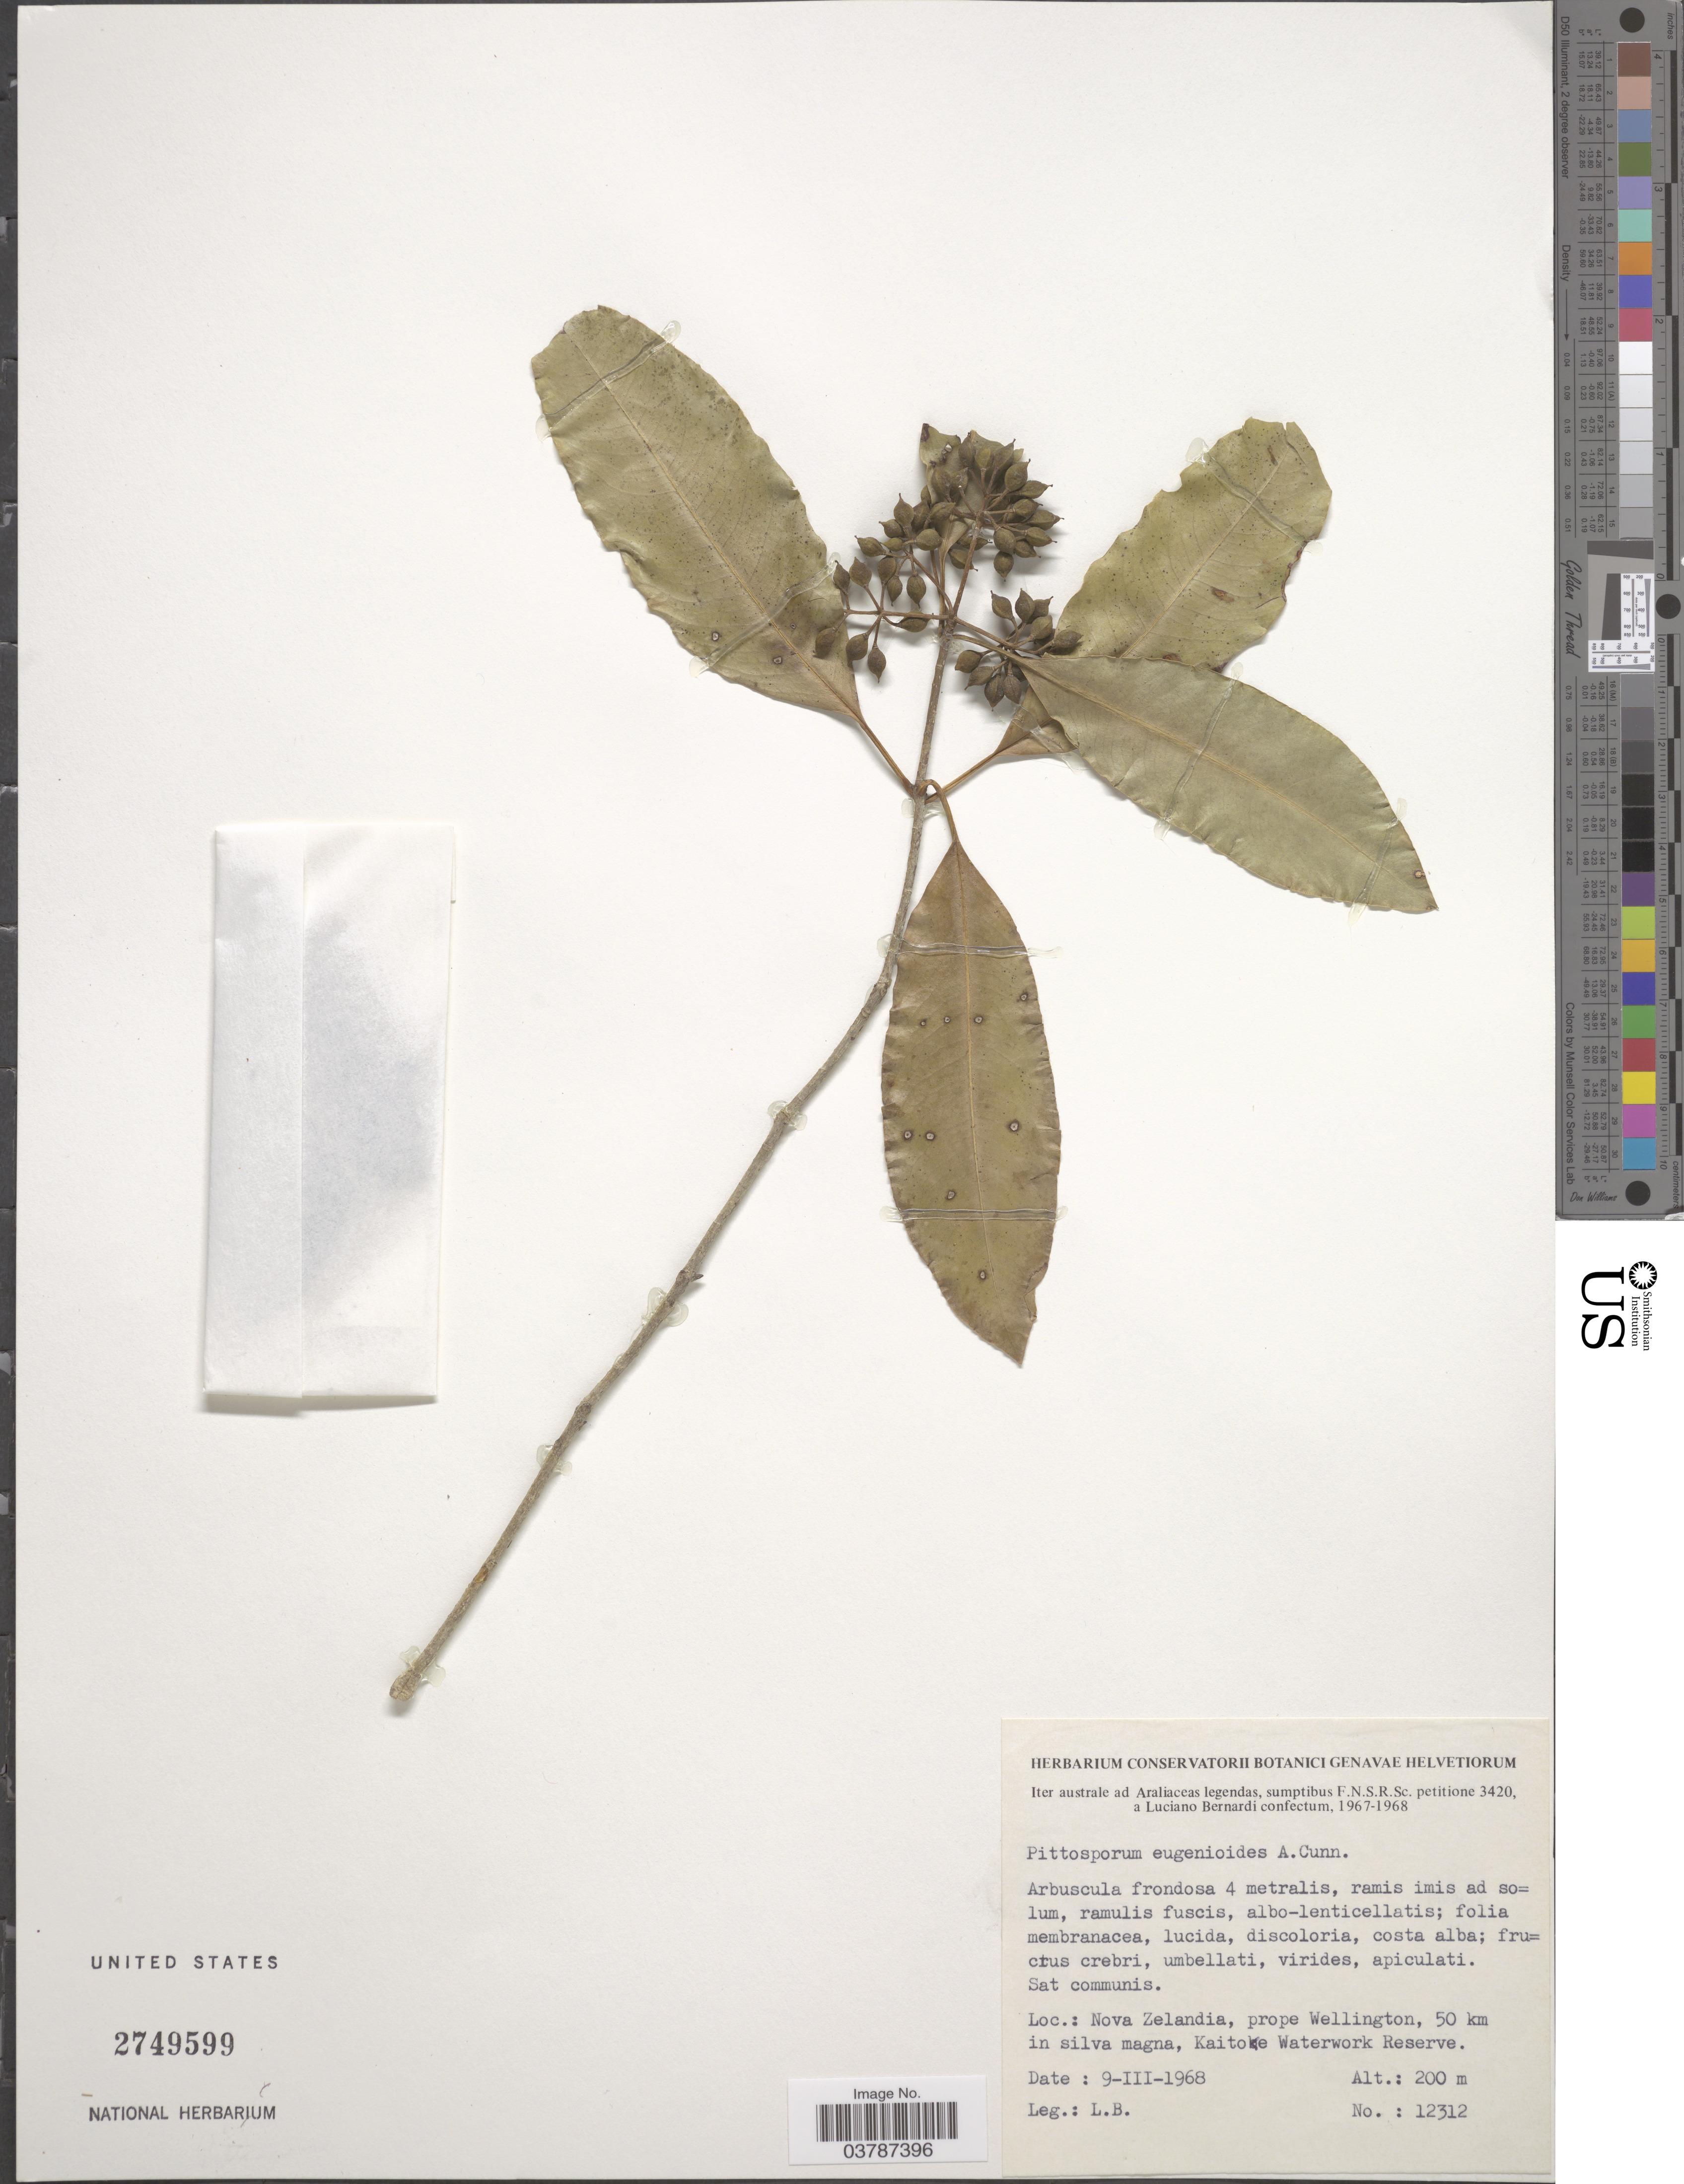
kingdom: Plantae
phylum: Tracheophyta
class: Magnoliopsida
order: Apiales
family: Pittosporaceae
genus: Pittosporum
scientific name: Pittosporum eugenioides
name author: A. Cunn.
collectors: L. Bernardi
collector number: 12312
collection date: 1968-03-09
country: New Zealand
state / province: Wellington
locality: Nova Zelandia, prope Wellington, 50 km in silva magna, Kaitoke Waterwork Reserve.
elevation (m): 200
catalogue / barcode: US 2749599